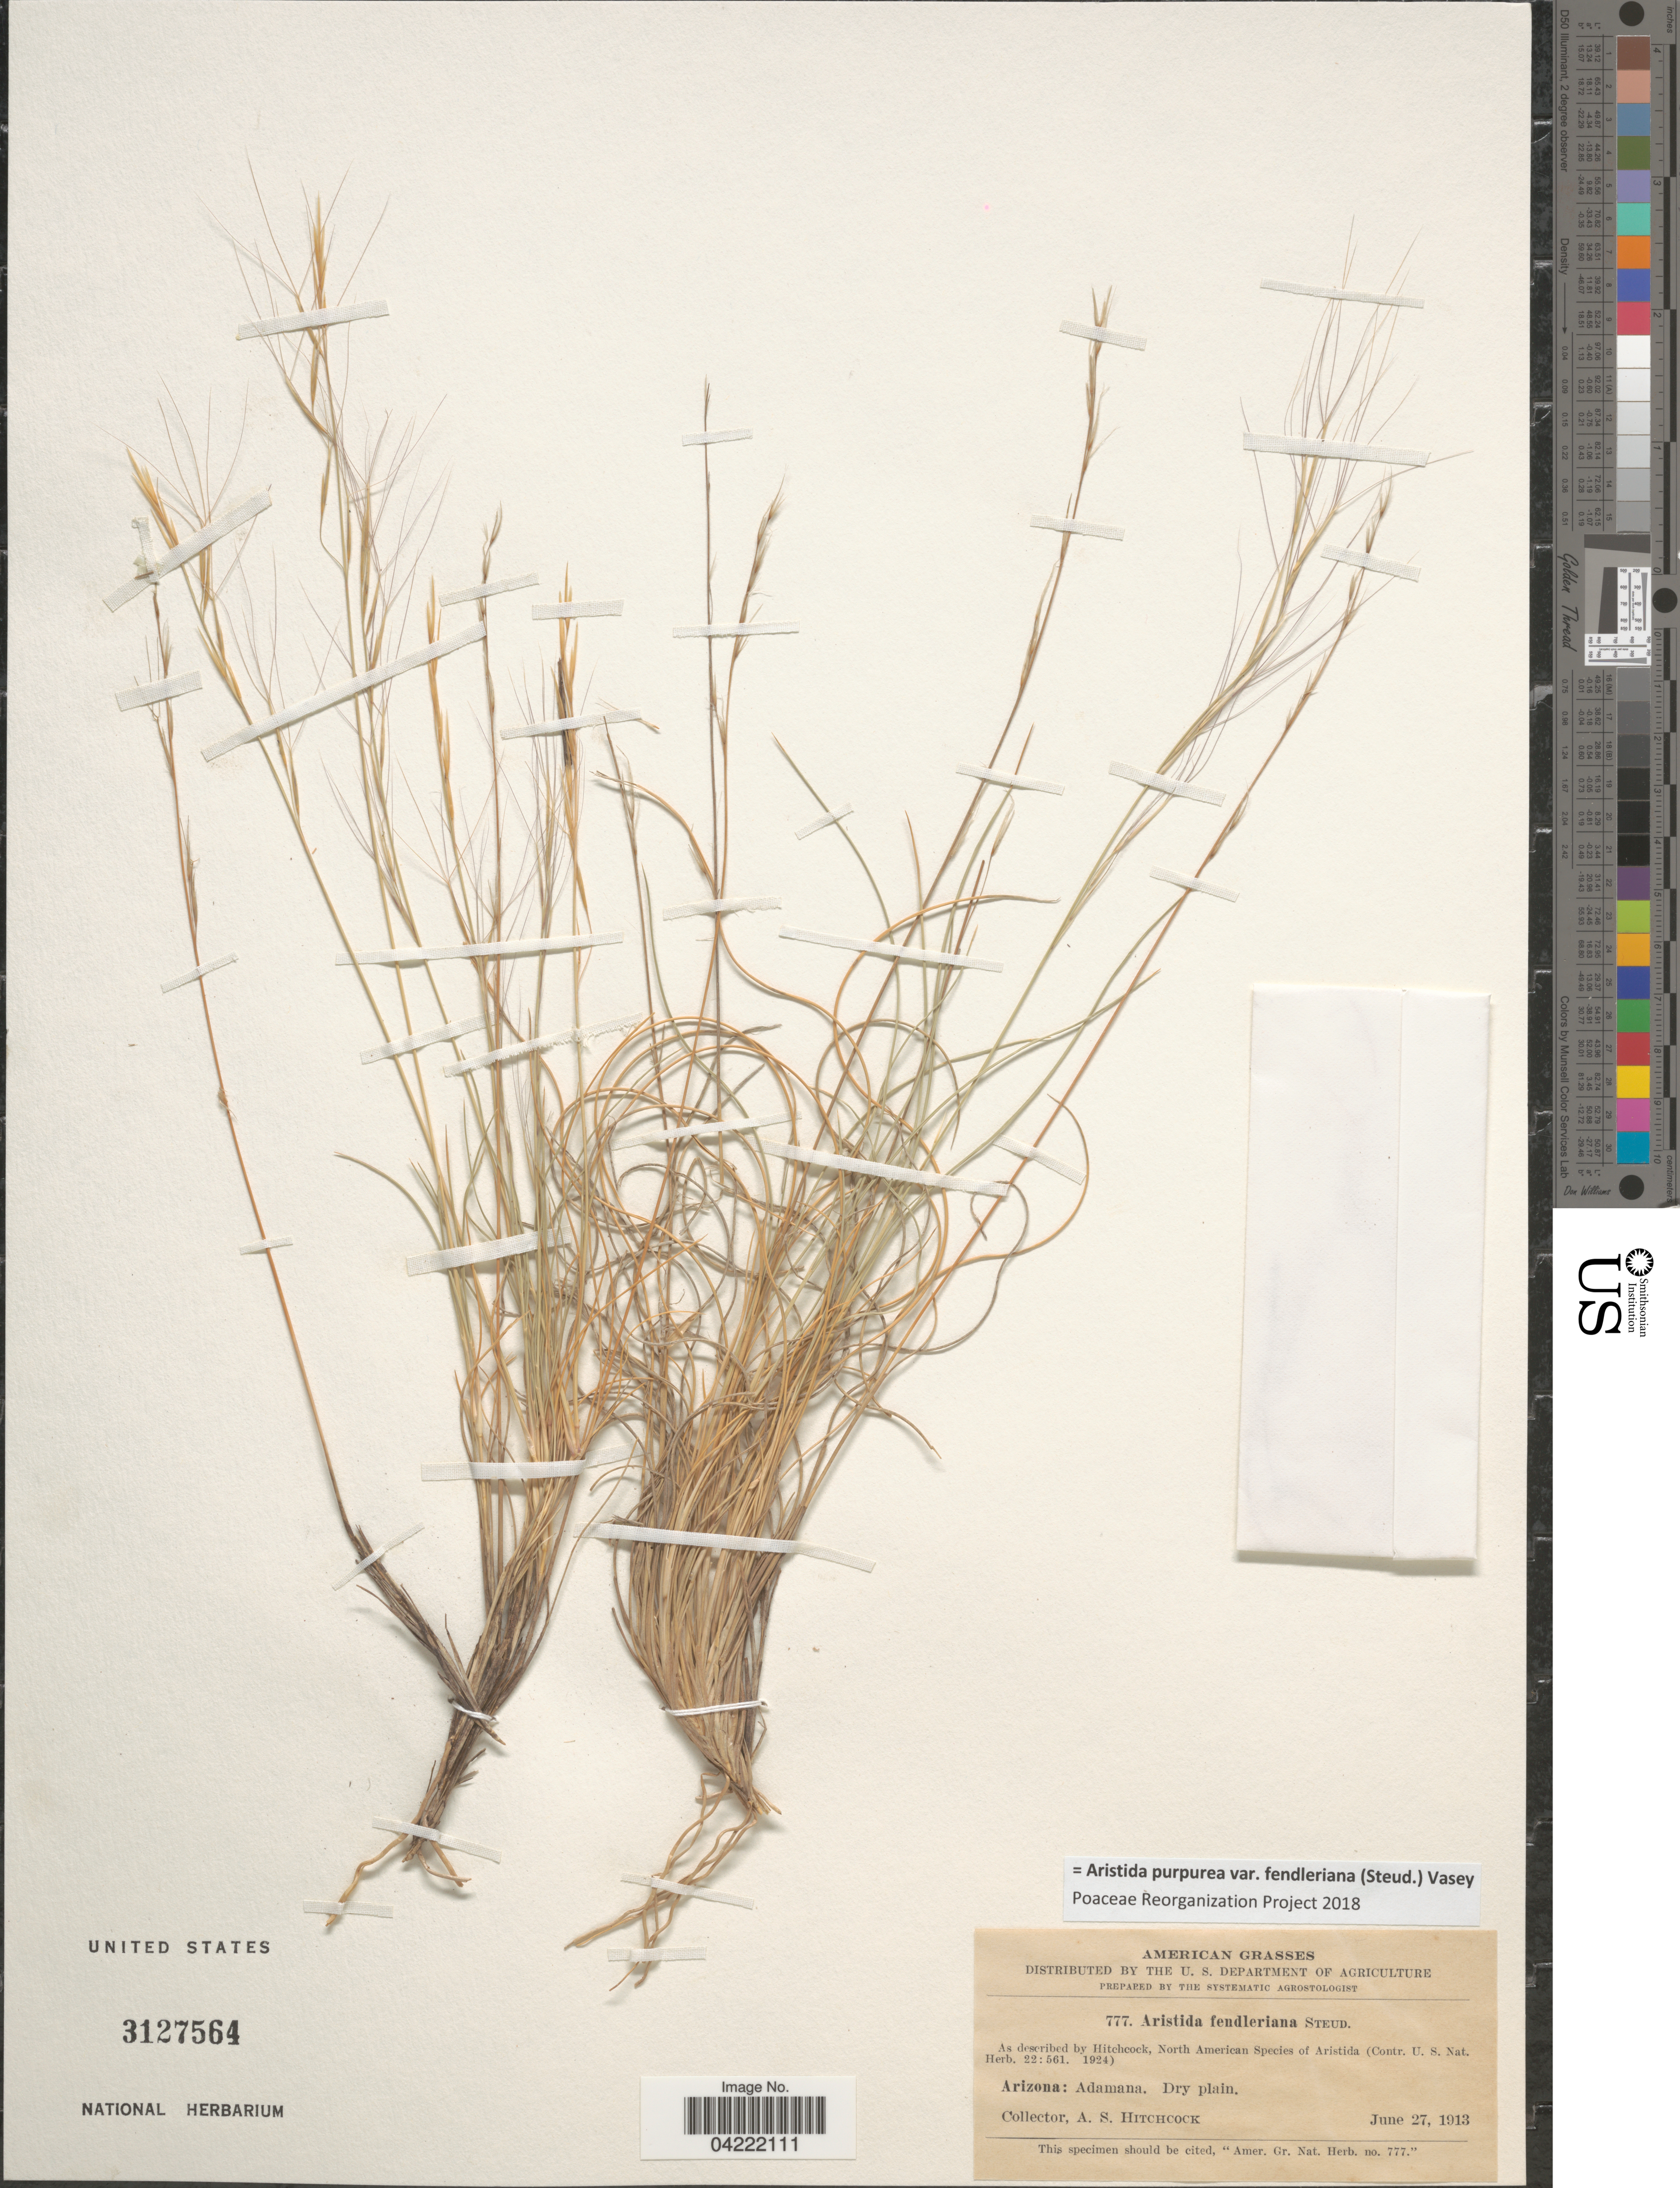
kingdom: Plantae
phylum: Tracheophyta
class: Liliopsida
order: Poales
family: Poaceae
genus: Aristida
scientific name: Aristida purpurea var. fendleriana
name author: (Steud.) Vasey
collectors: A. S. Hitchcock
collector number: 777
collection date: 1913-06-27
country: United States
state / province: Arizona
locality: Adamana.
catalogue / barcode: US 3127564